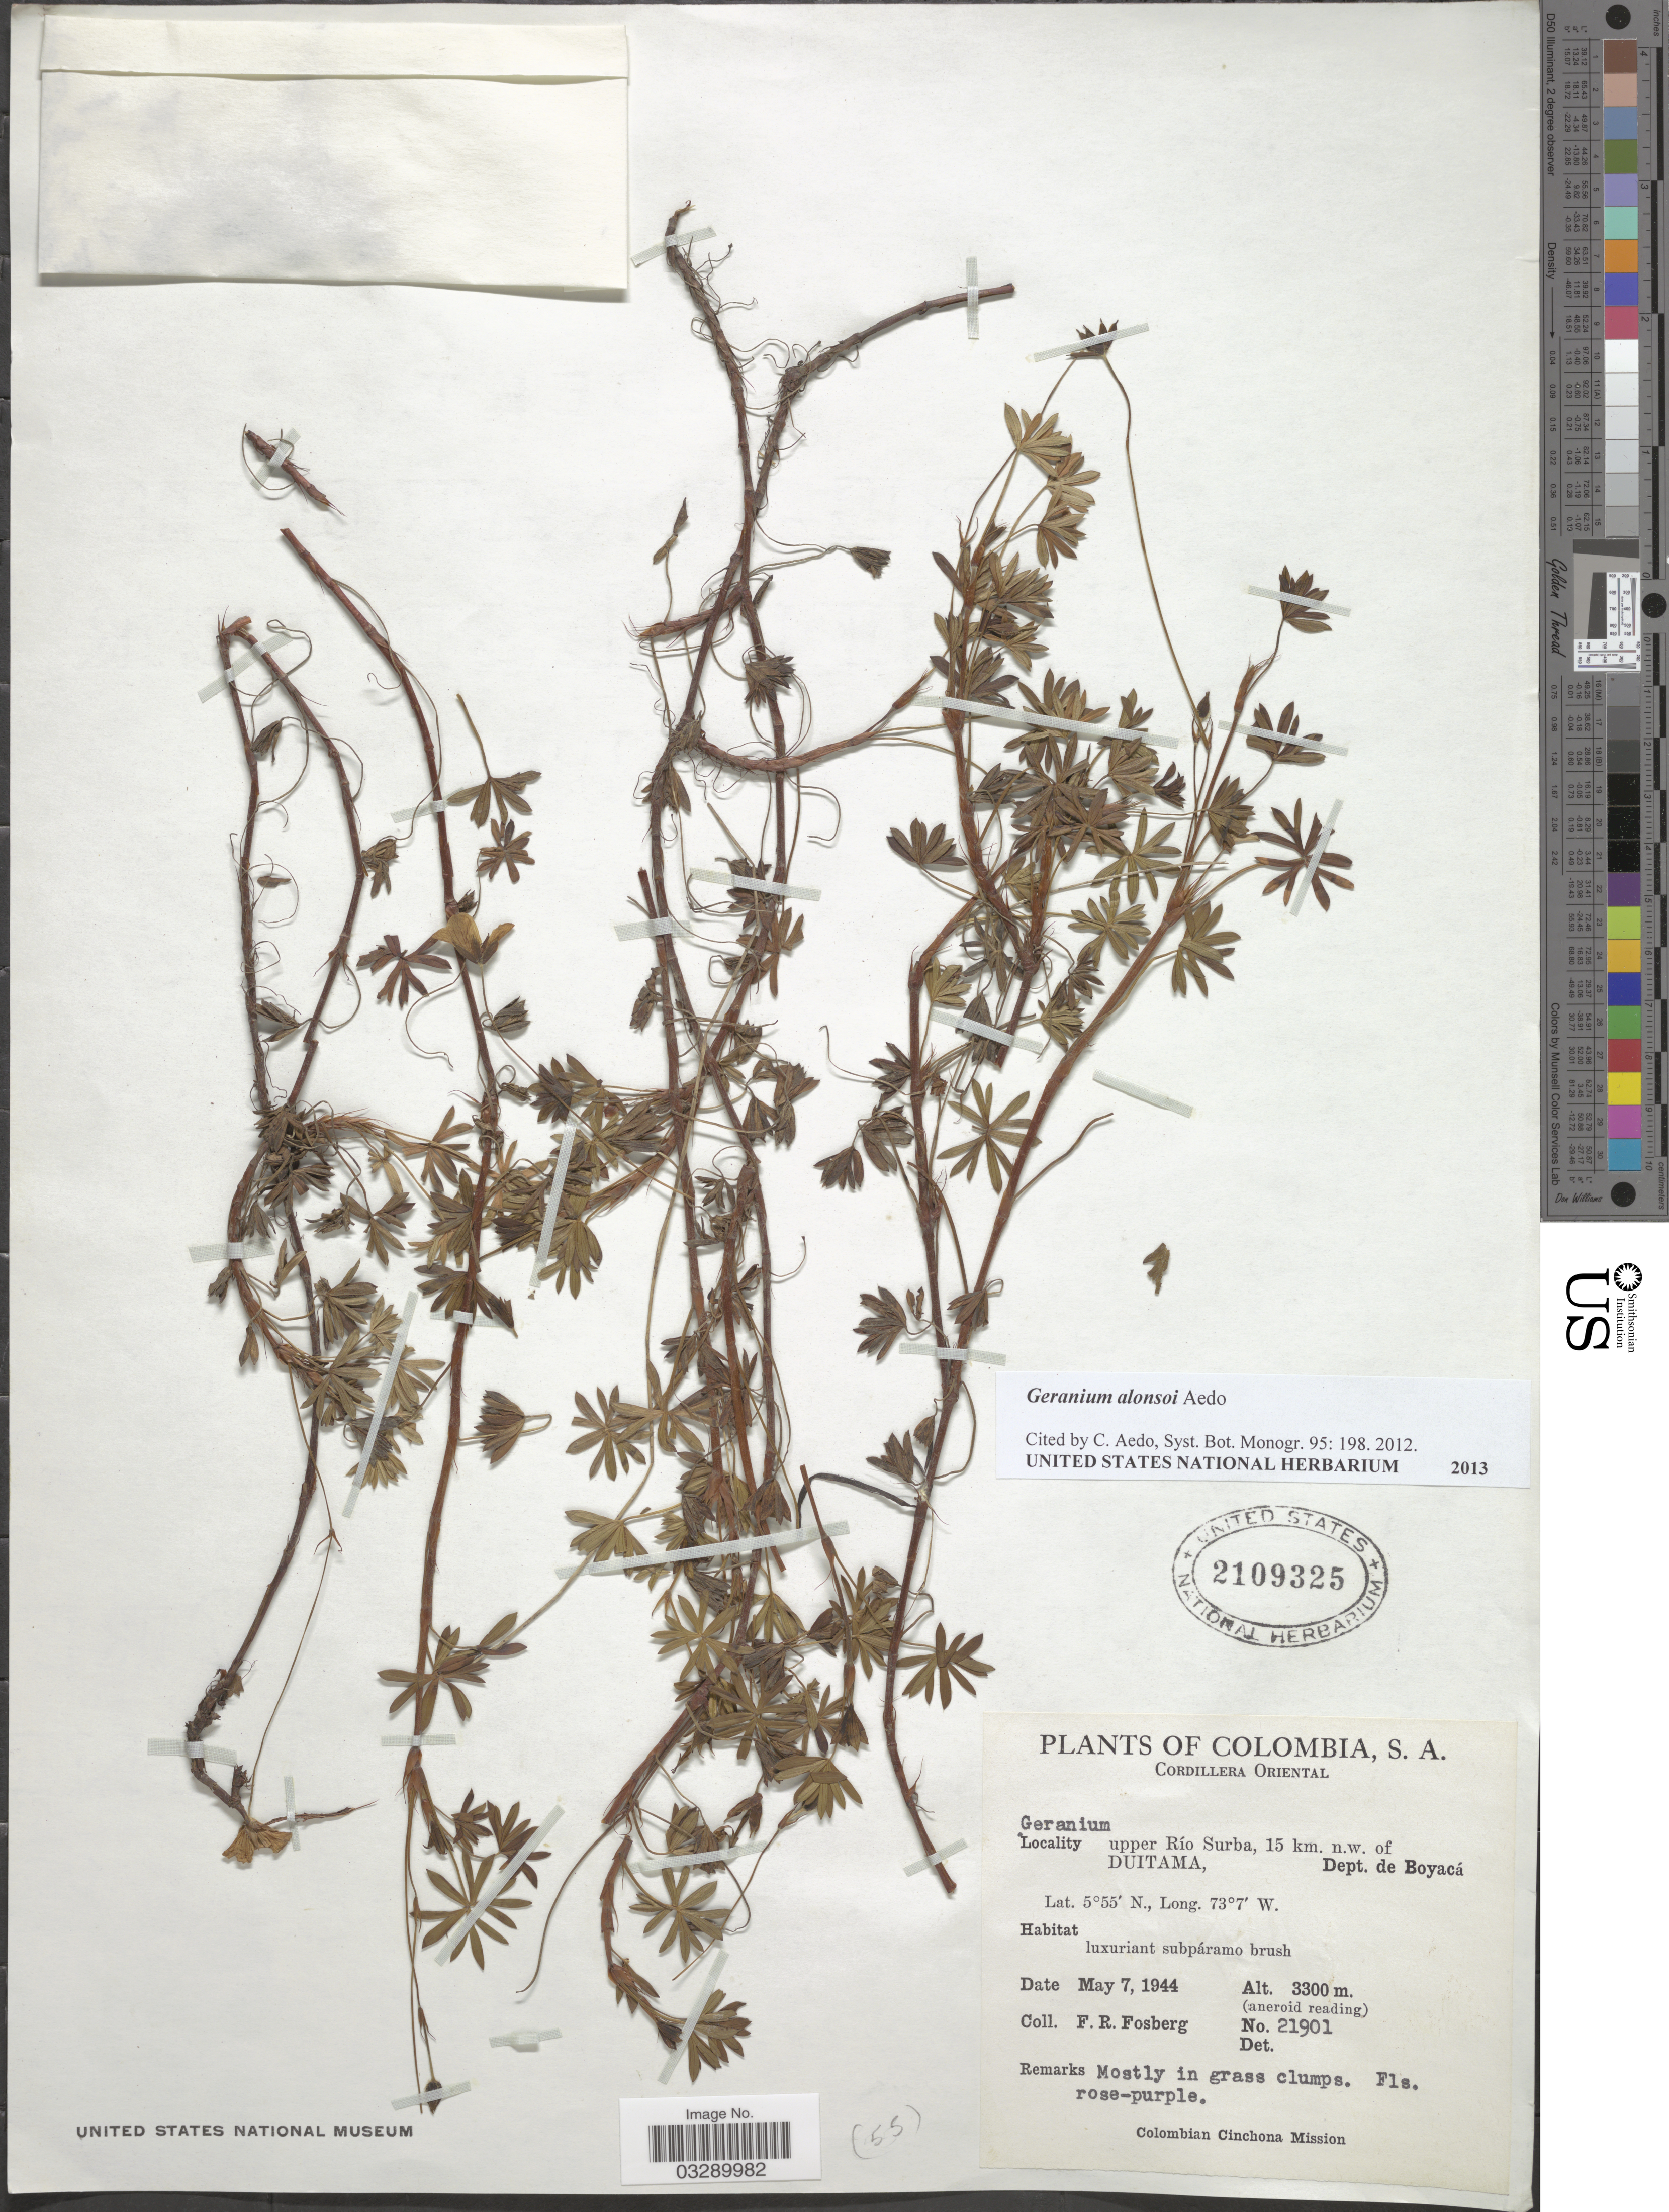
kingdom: Plantae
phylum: Tracheophyta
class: Magnoliopsida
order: Geraniales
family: Geraniaceae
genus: Geranium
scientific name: Geranium alonsoi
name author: Aedo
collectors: F. R. Fosberg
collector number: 21901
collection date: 1944-05-07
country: Colombia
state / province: Boyacá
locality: Cordillera Oriental, upper Río Surba, 15 km. n.w. of Duitama, Dept. de Boyacá.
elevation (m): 3300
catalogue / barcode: US 2109325